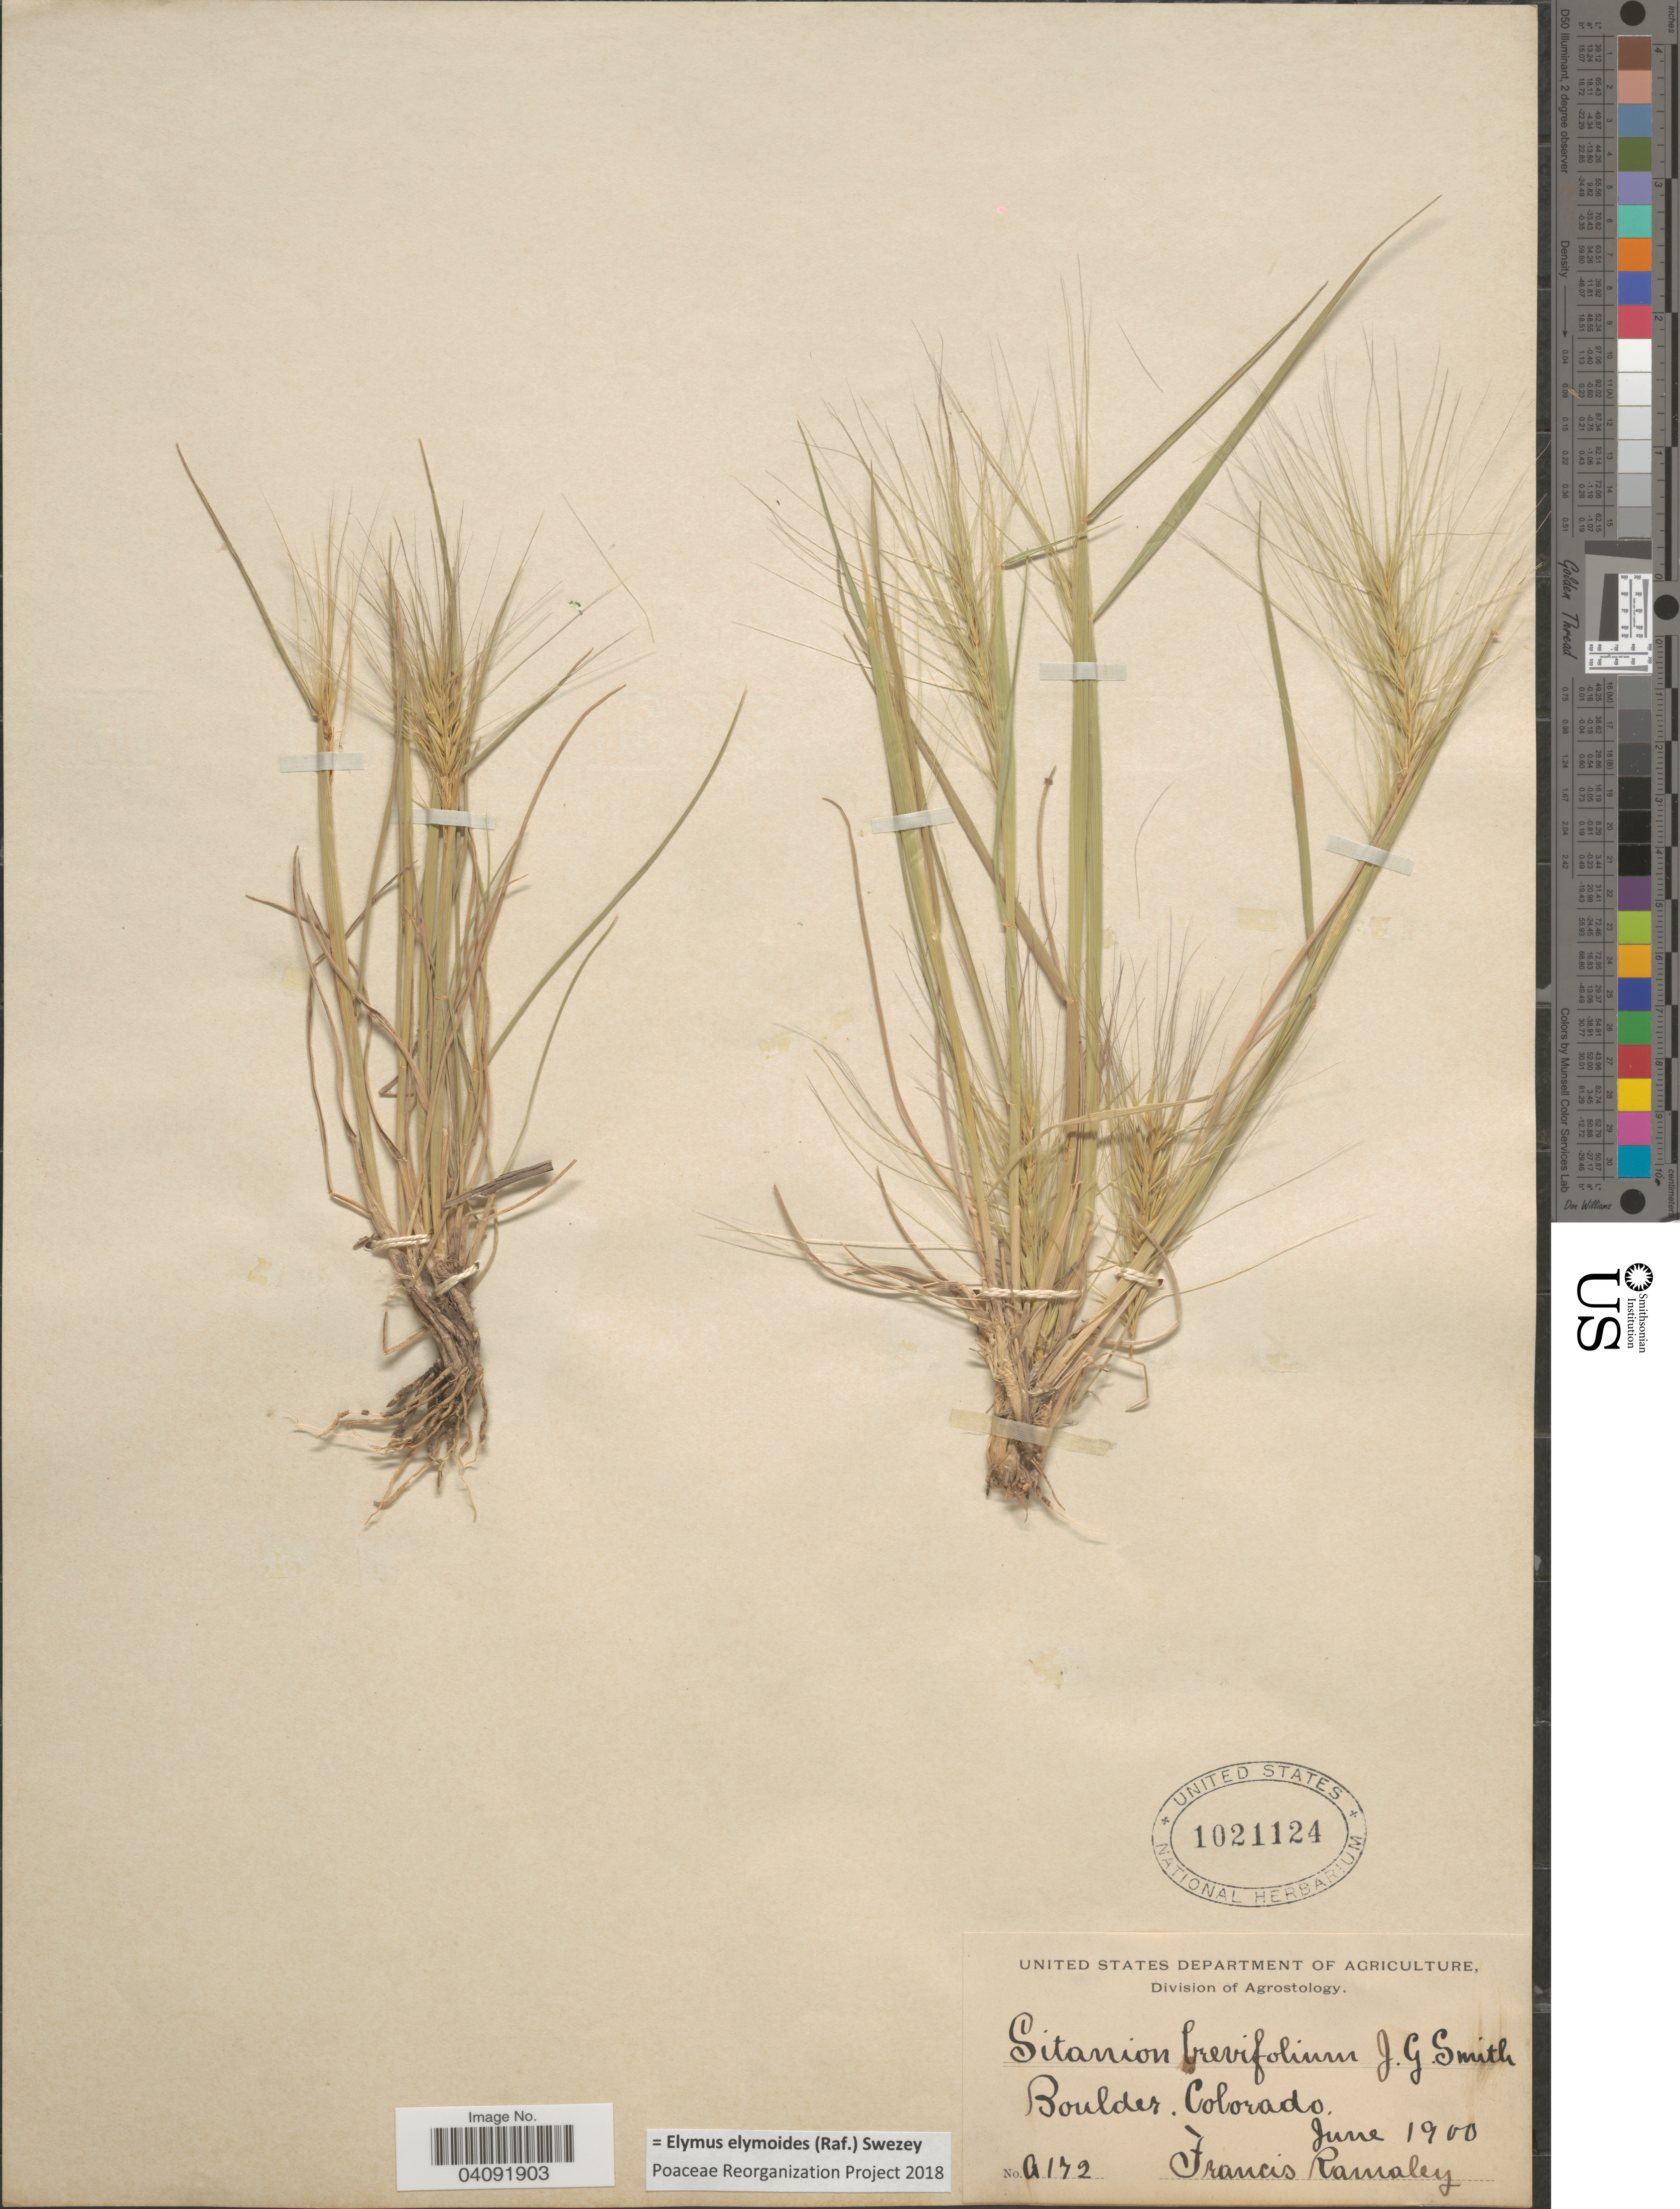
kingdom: Plantae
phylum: Tracheophyta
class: Liliopsida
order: Poales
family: Poaceae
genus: Elymus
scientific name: Elymus elymoides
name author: (Raf.) Swezey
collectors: F. Ramaley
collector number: a172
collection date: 1900-06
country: United States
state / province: Colorado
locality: Boulder.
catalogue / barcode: US 1021124